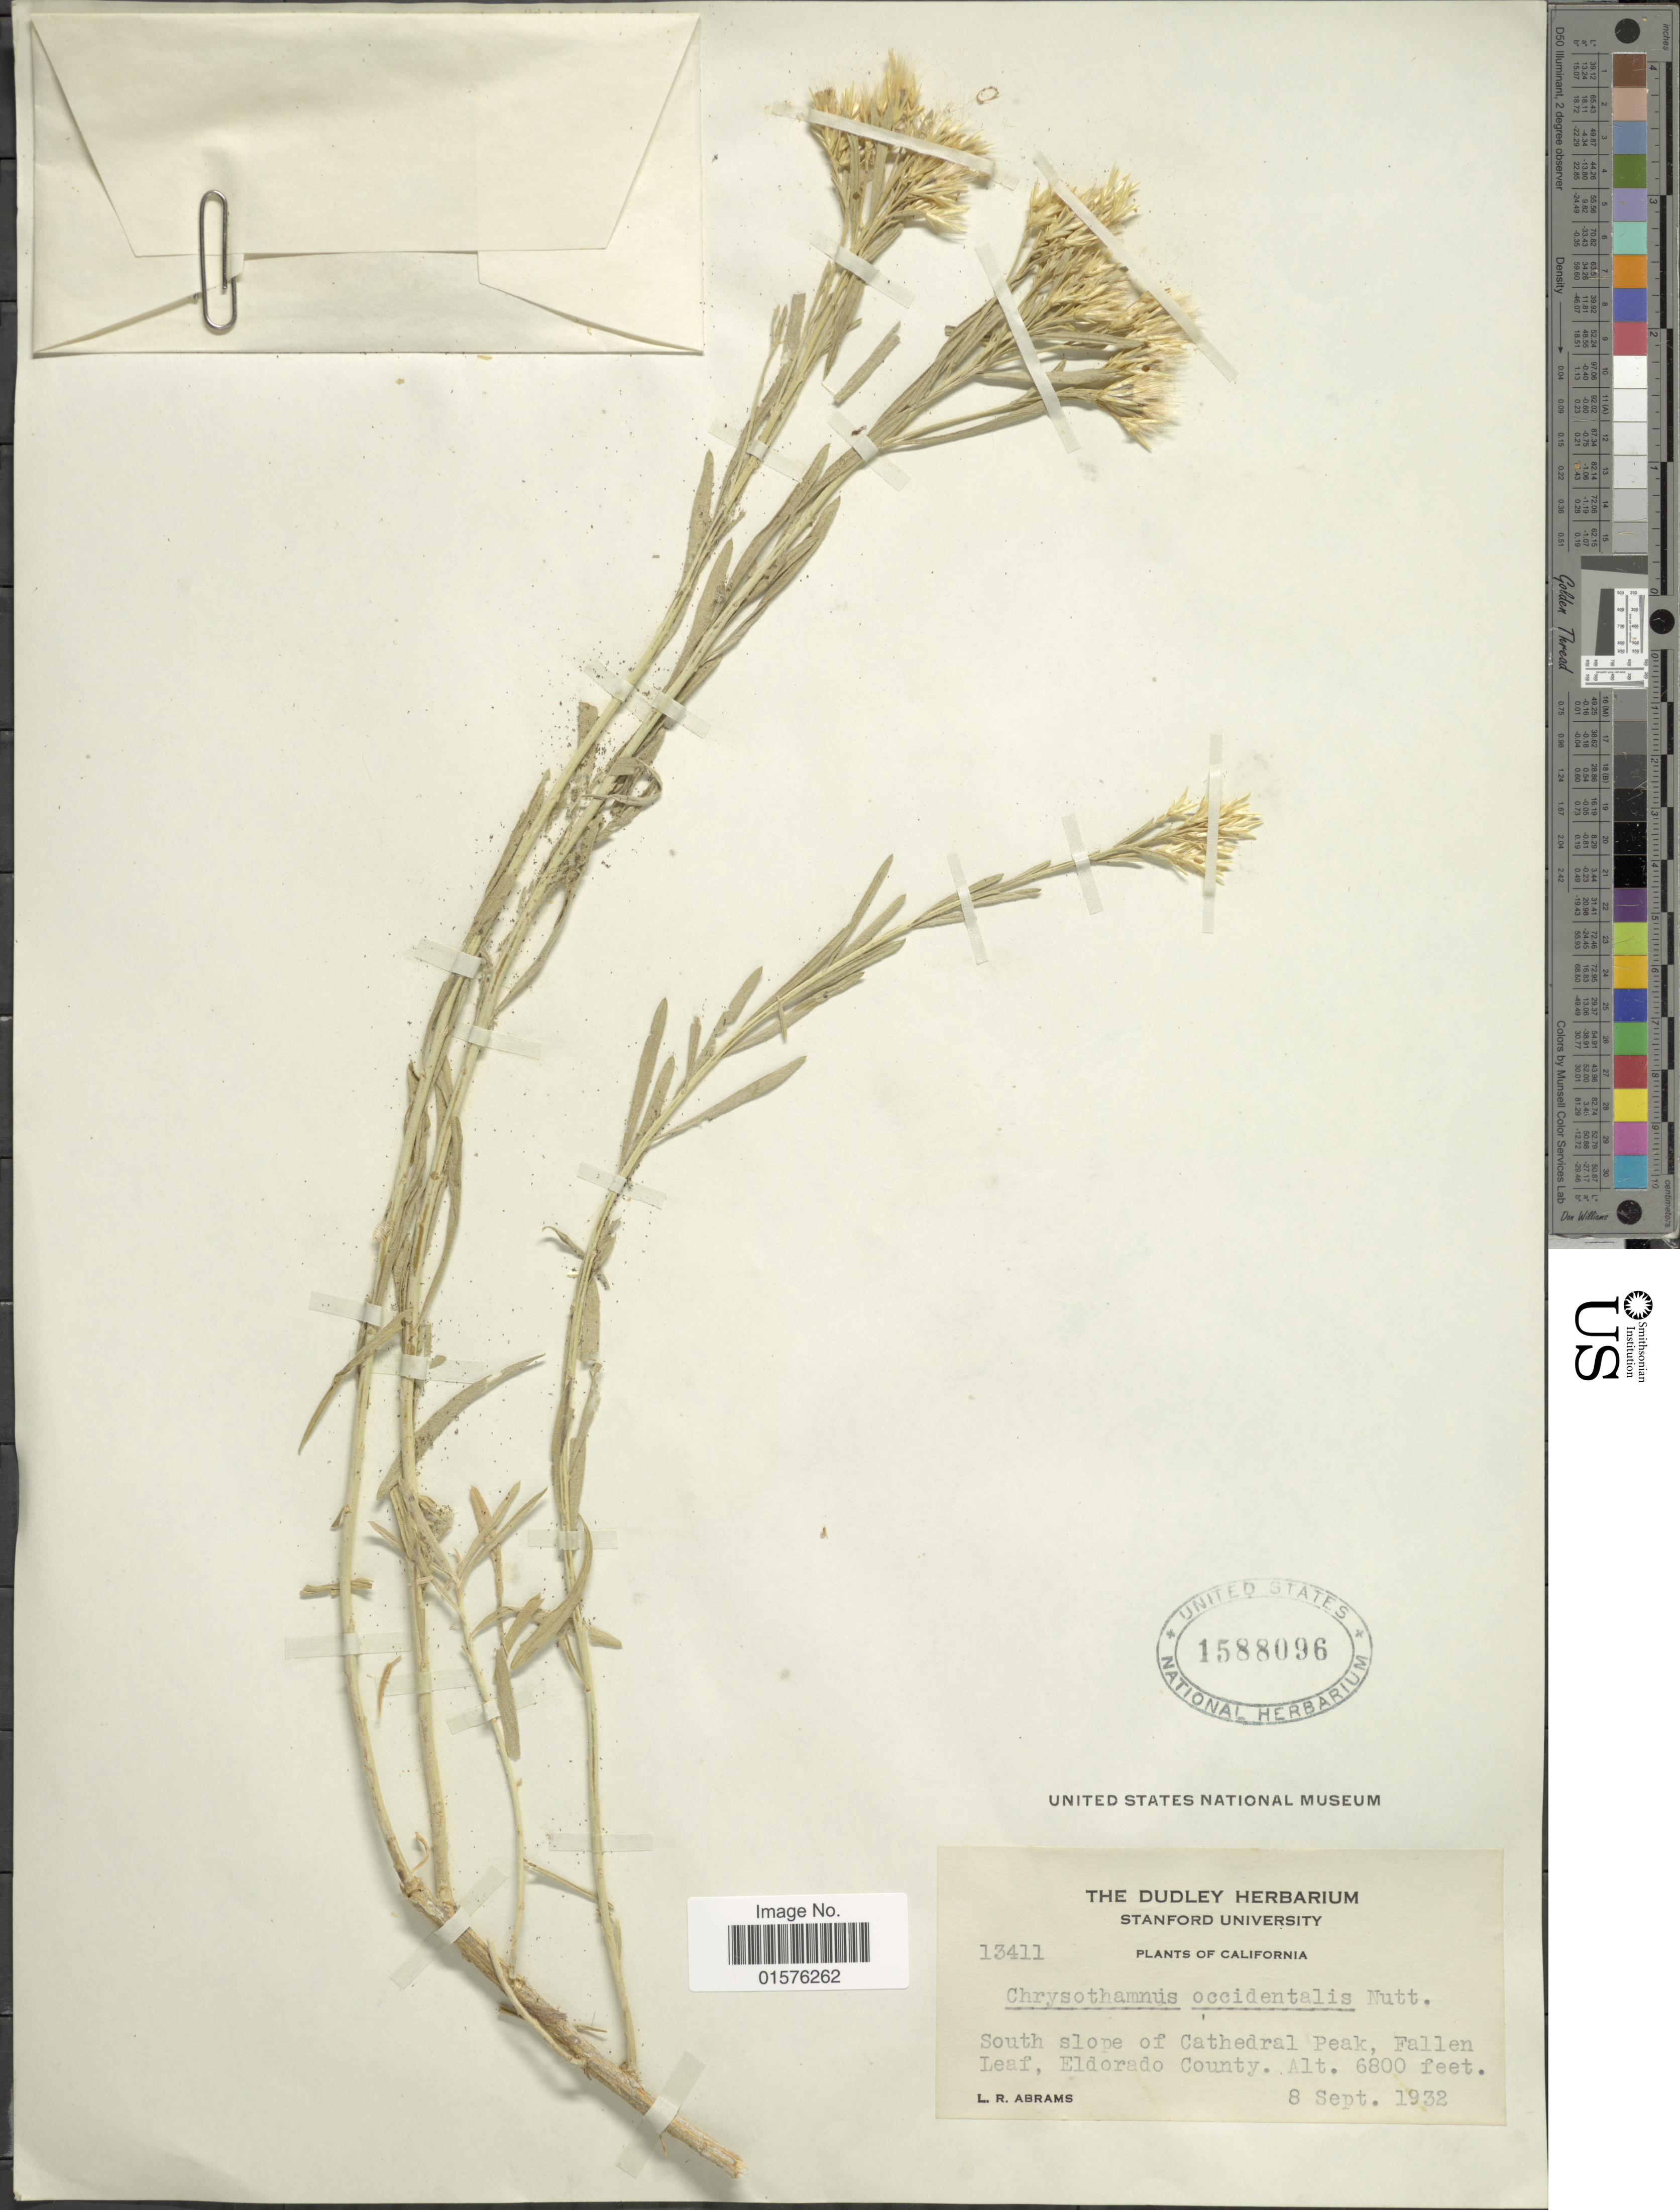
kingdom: Plantae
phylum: Tracheophyta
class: Magnoliopsida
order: Asterales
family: Asteraceae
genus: Ericameria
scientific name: Ericameria nauseosa var. speciosa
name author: (Nutt.) G.L. Nesom & G.I. Baird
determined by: Urbatsch, Lowell E., Curator (LSU), Louisiana State University (UNITED STATES)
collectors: L. Abrams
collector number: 13411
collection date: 1932-09-08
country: United States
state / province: California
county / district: El Dorado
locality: South slope of Cathedral Peak, Fallen Leaf, Eldorado County.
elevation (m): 2073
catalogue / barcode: US 1588096